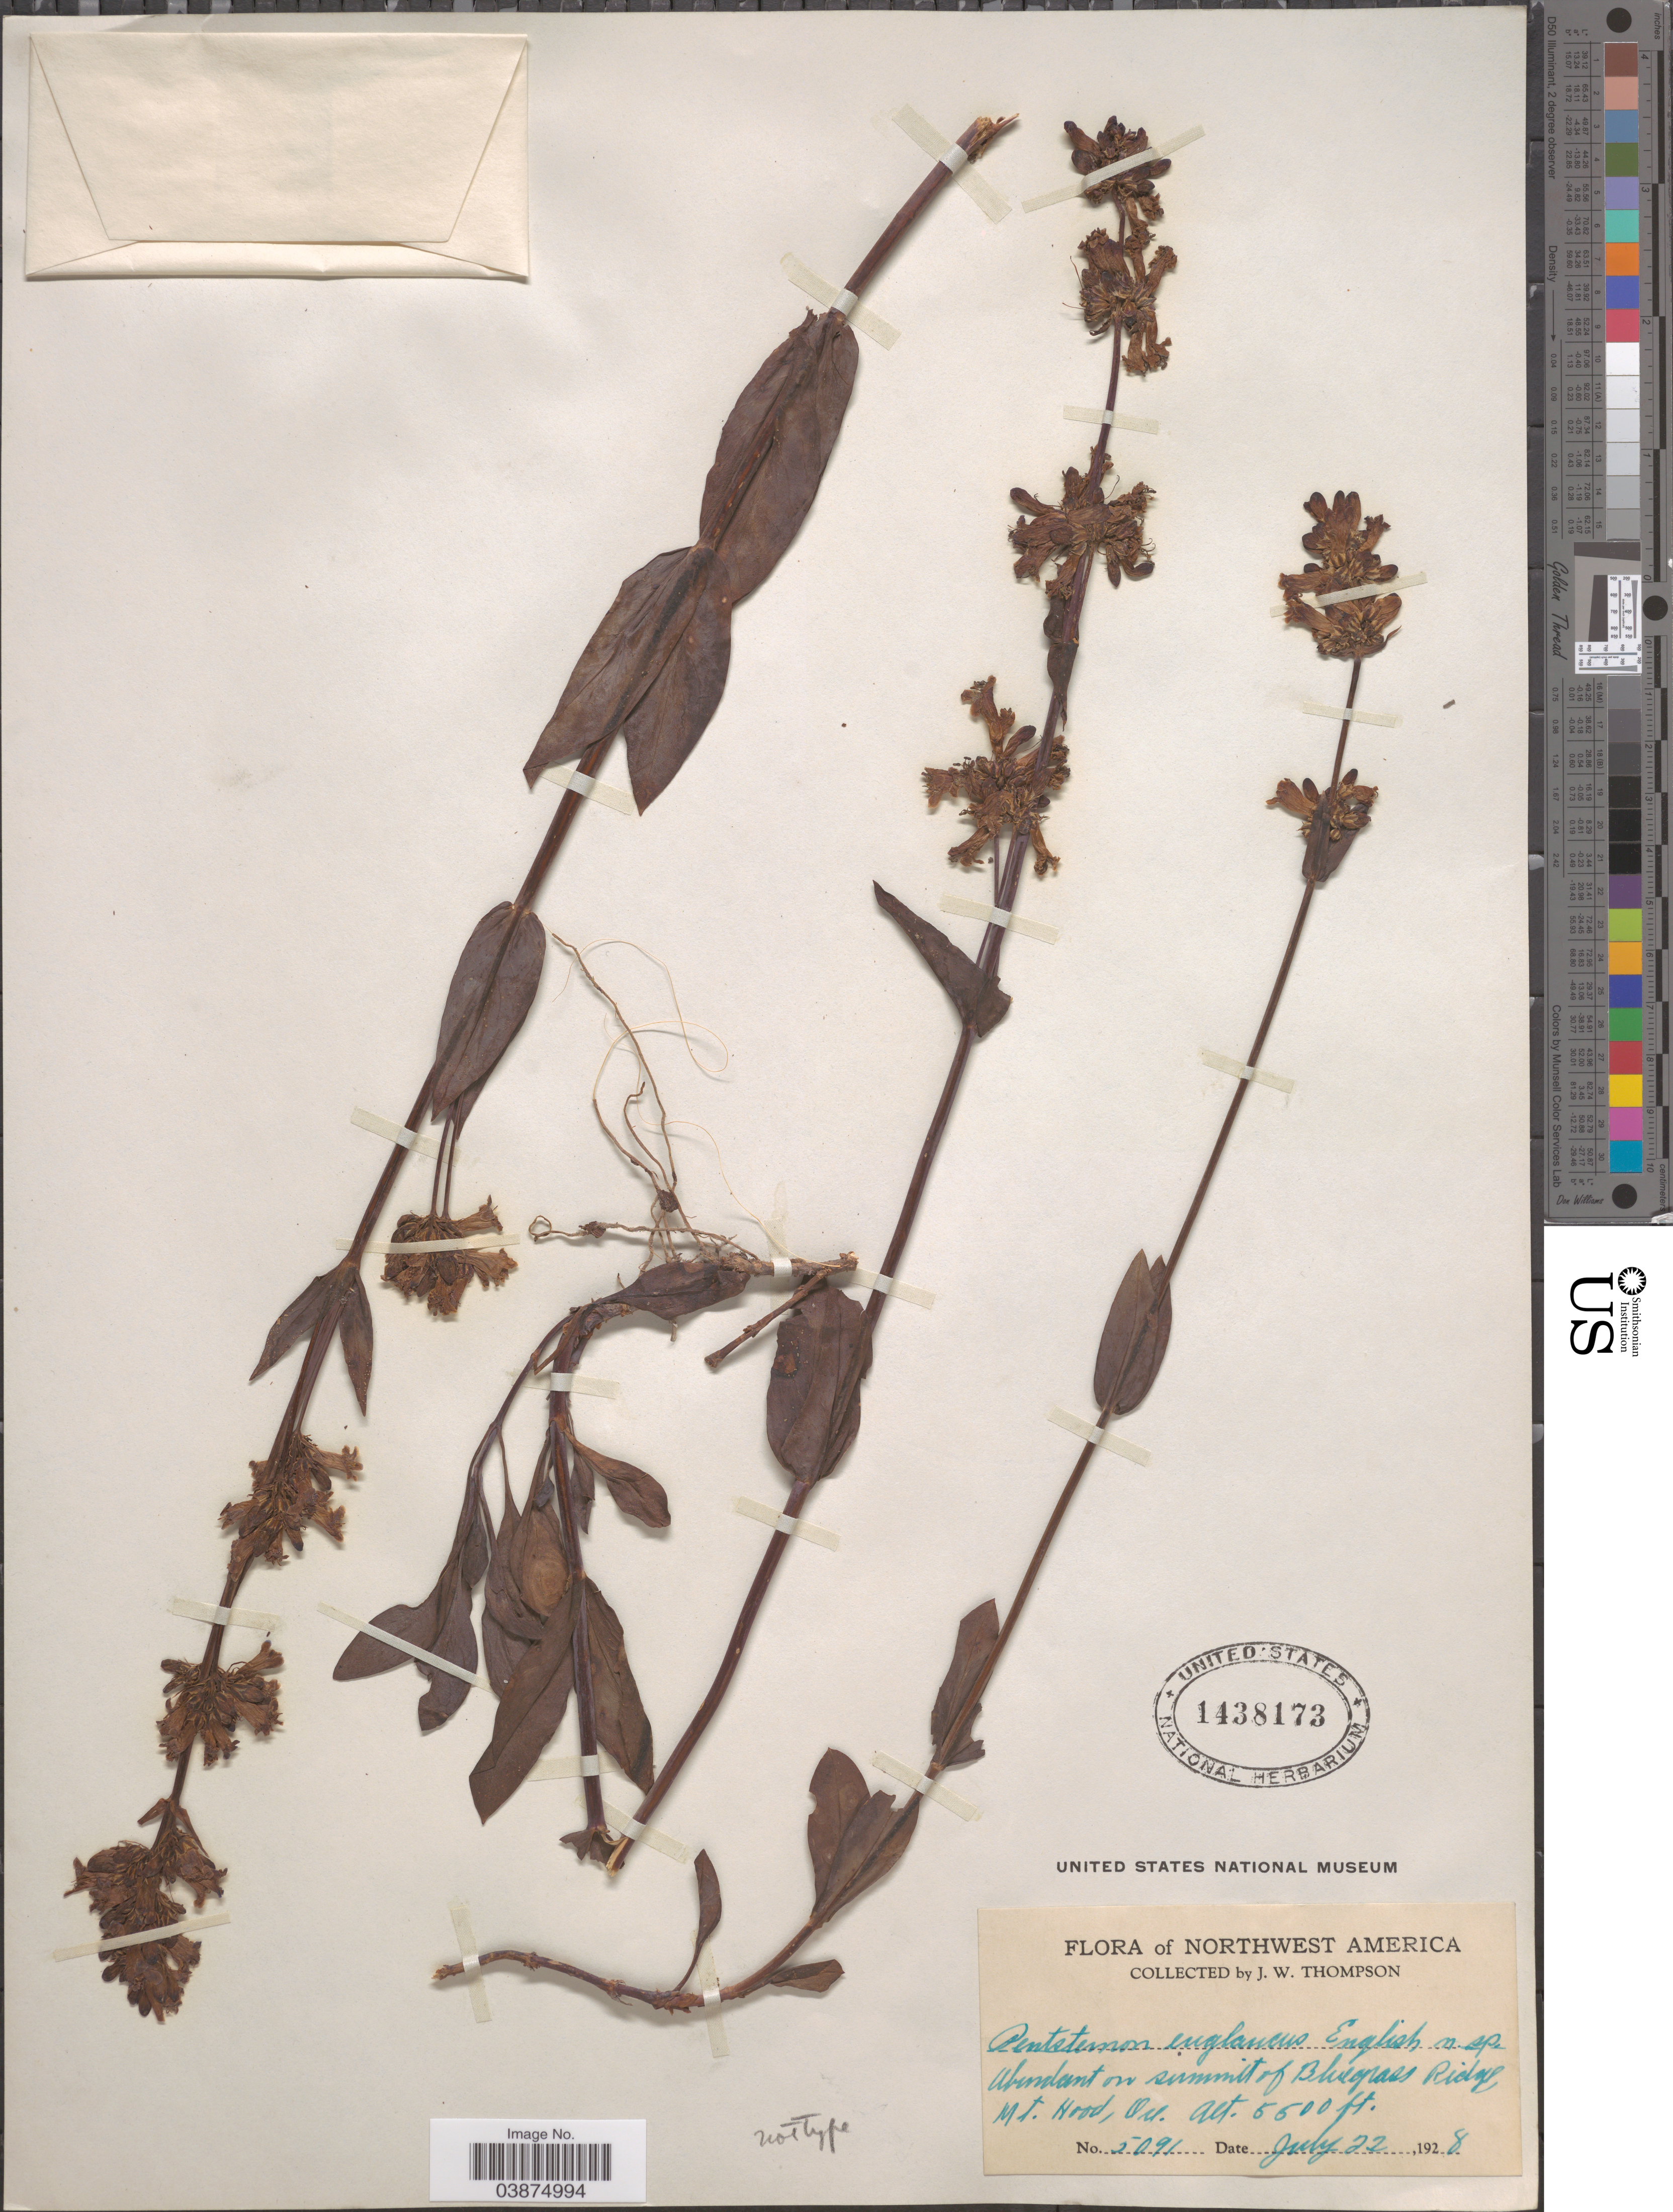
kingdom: Plantae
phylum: Tracheophyta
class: Magnoliopsida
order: Lamiales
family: Plantaginaceae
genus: Penstemon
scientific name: Penstemon euglaucus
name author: English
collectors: J. Thompson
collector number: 5091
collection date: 1928-07-22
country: United States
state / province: Oregon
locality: Northwest America. Summit of Bluegrass Ridge, Mt. Hood.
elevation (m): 1676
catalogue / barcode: US 1438173